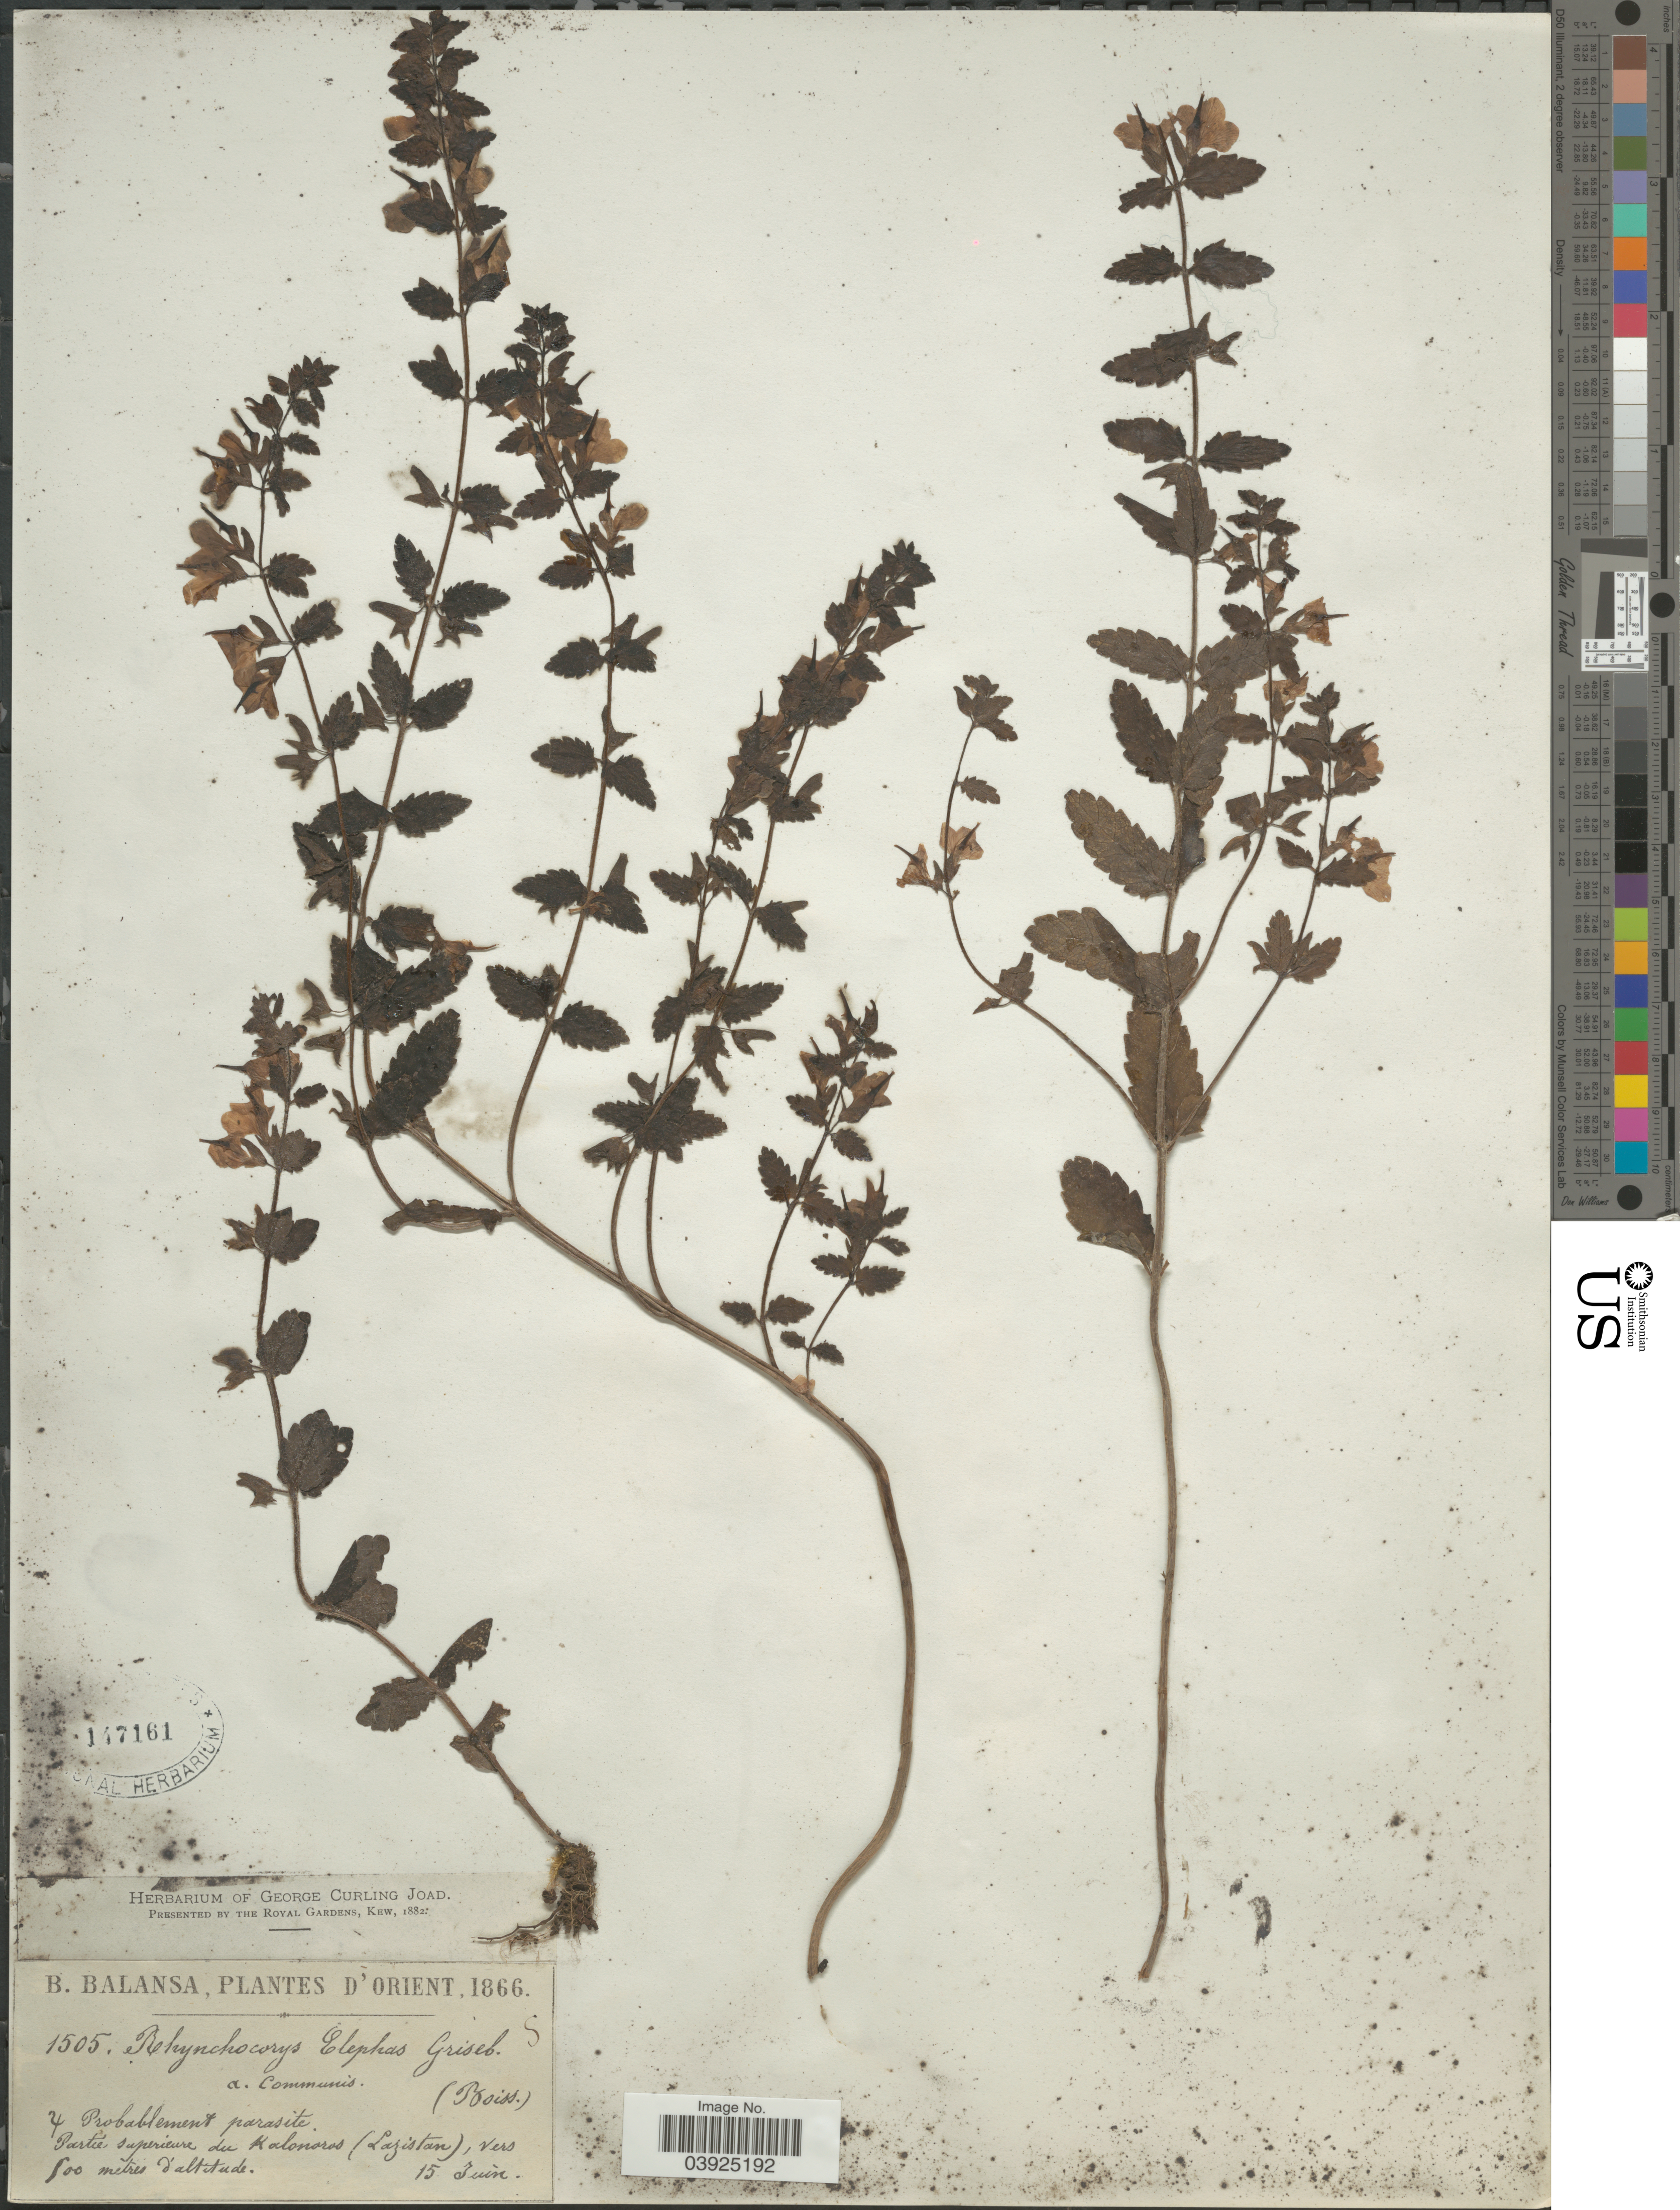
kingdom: Plantae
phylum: Tracheophyta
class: Magnoliopsida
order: Lamiales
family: Orobanchaceae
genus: Rhynchocorys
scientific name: Rhynchocorys elephas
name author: (L.) Griseb.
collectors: B. Balansa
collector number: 1505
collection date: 1866-06-15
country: Turkey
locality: D'Orient. Partie superieure du Kalonoros (Lazistan).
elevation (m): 500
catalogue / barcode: US 147161